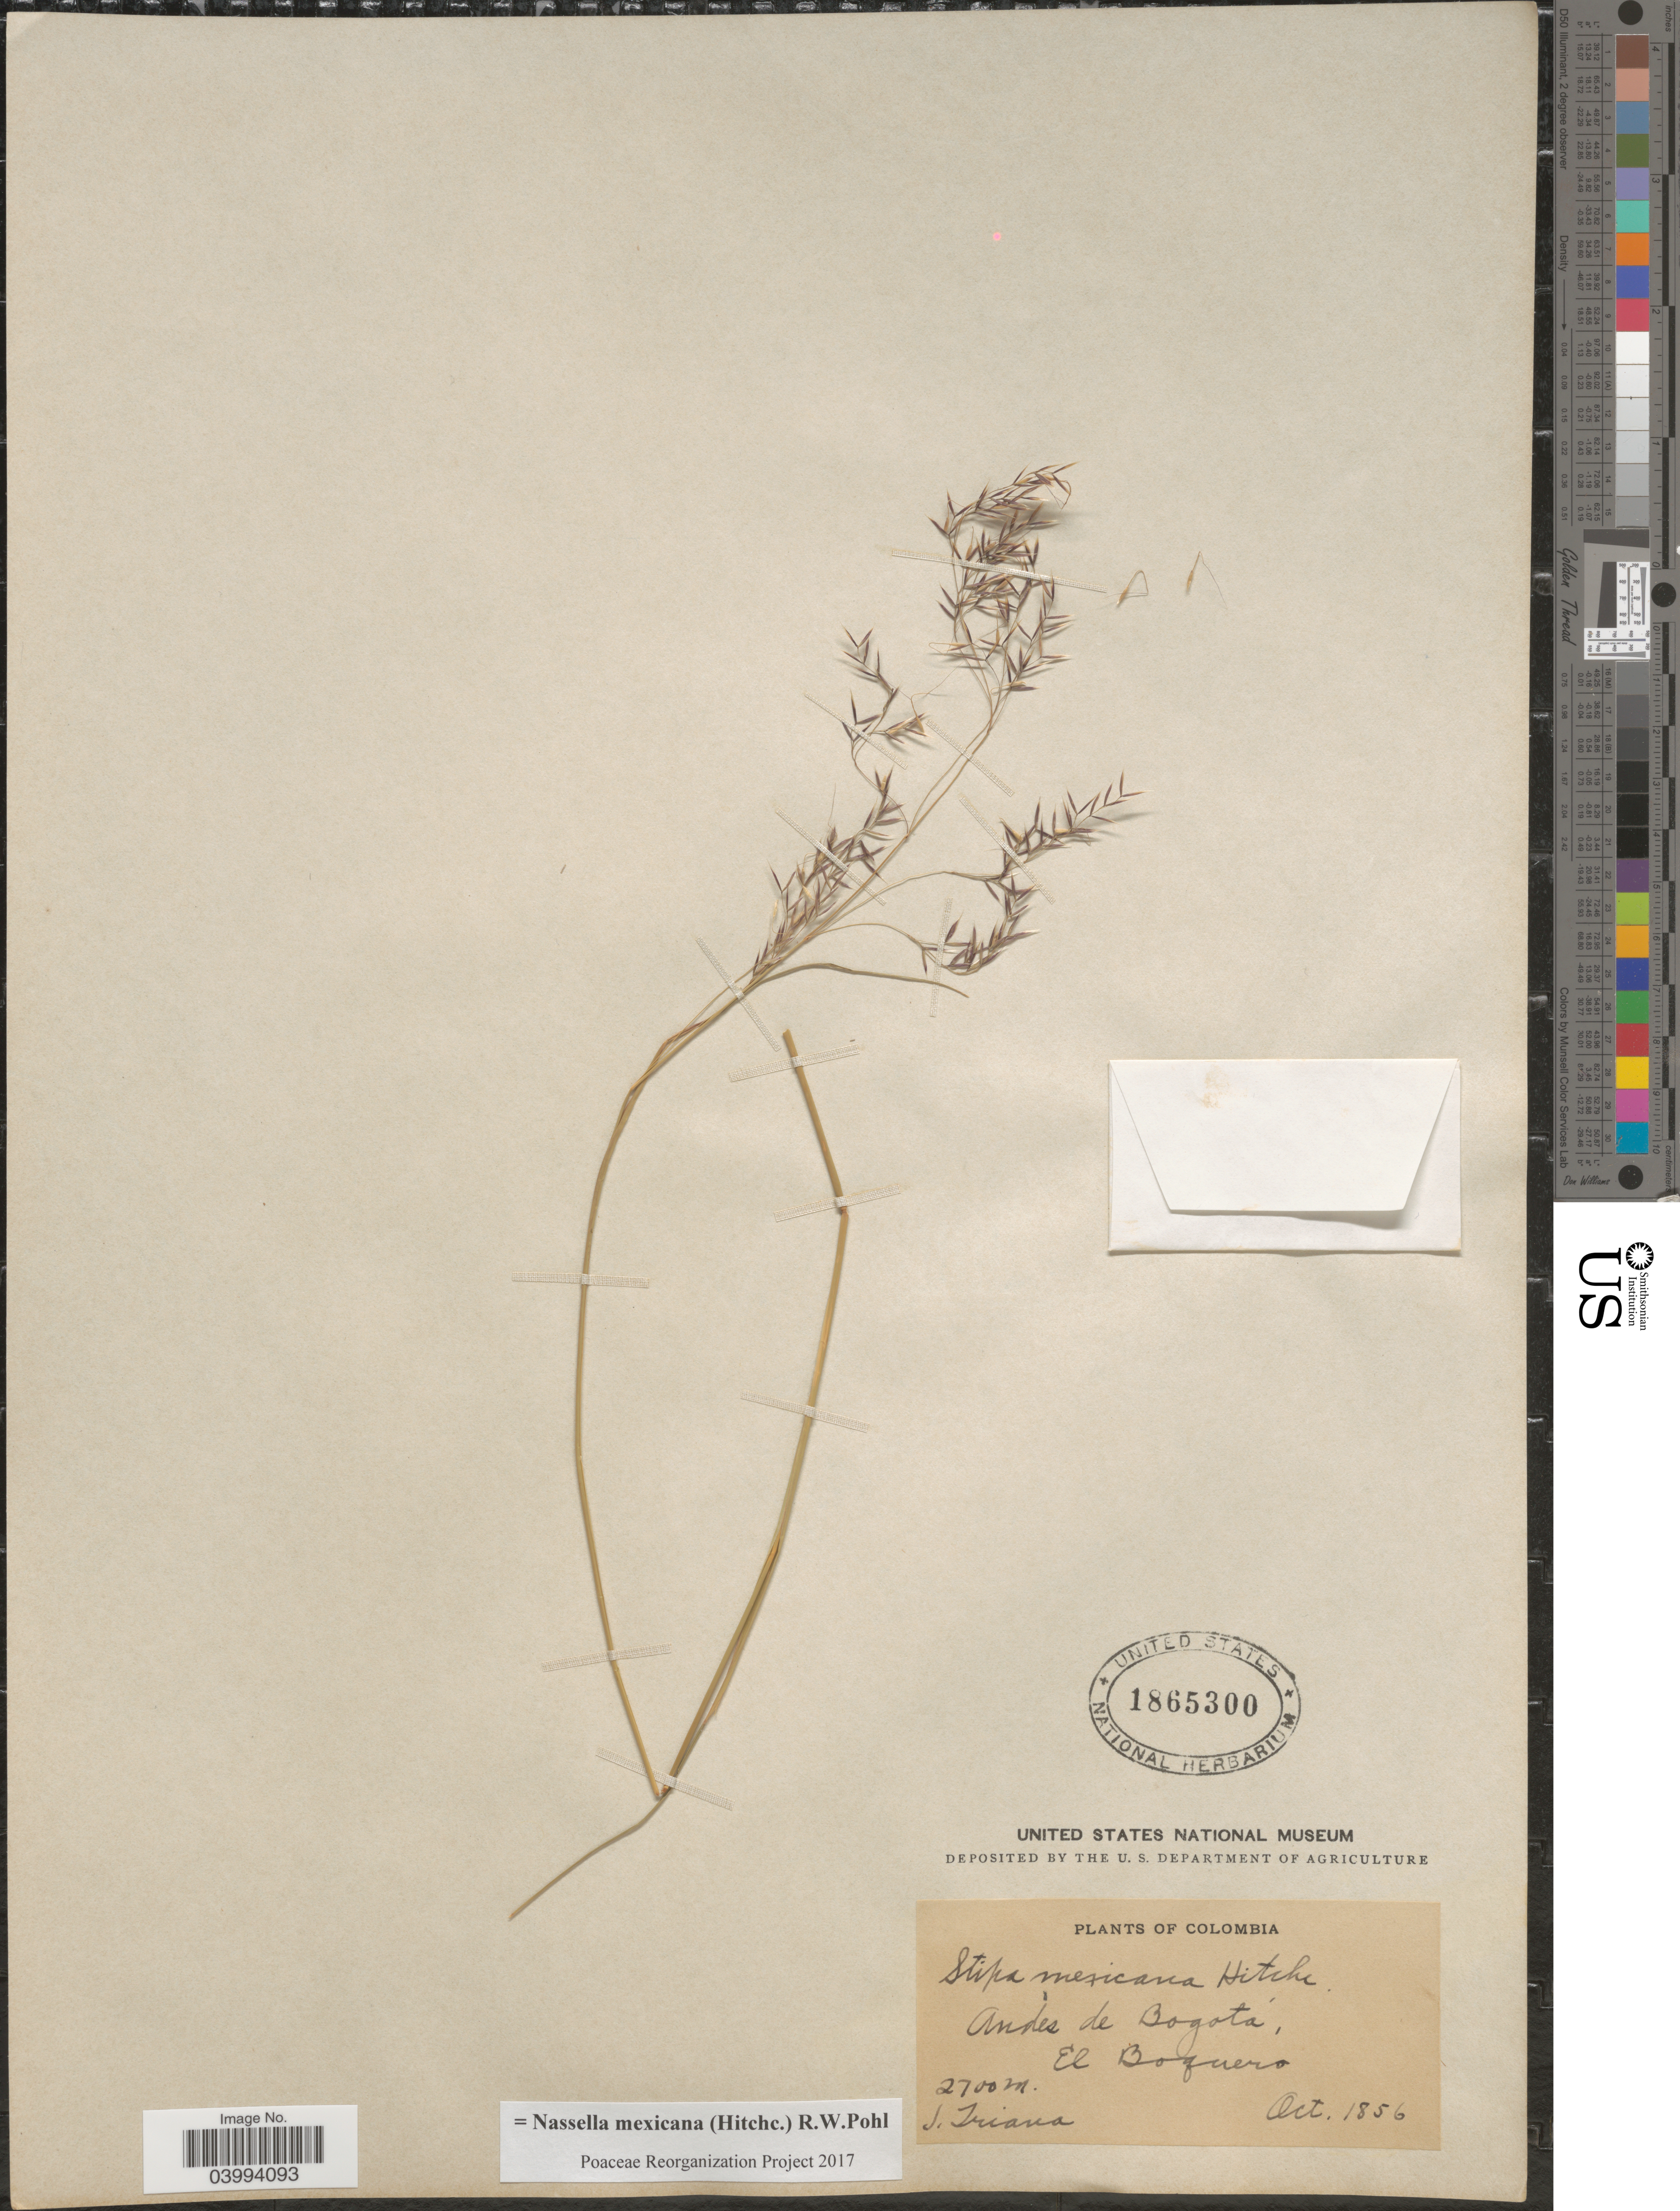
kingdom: Plantae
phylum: Tracheophyta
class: Liliopsida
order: Poales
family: Poaceae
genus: Nassella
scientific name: Nassella mexicana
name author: (Hitchc.) R.W. Pohl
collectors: J. Triana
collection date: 1856-10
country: Colombia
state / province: Bogota D.C.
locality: Andes de Bogotá. El Boquero.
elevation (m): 2700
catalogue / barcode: US 1865300